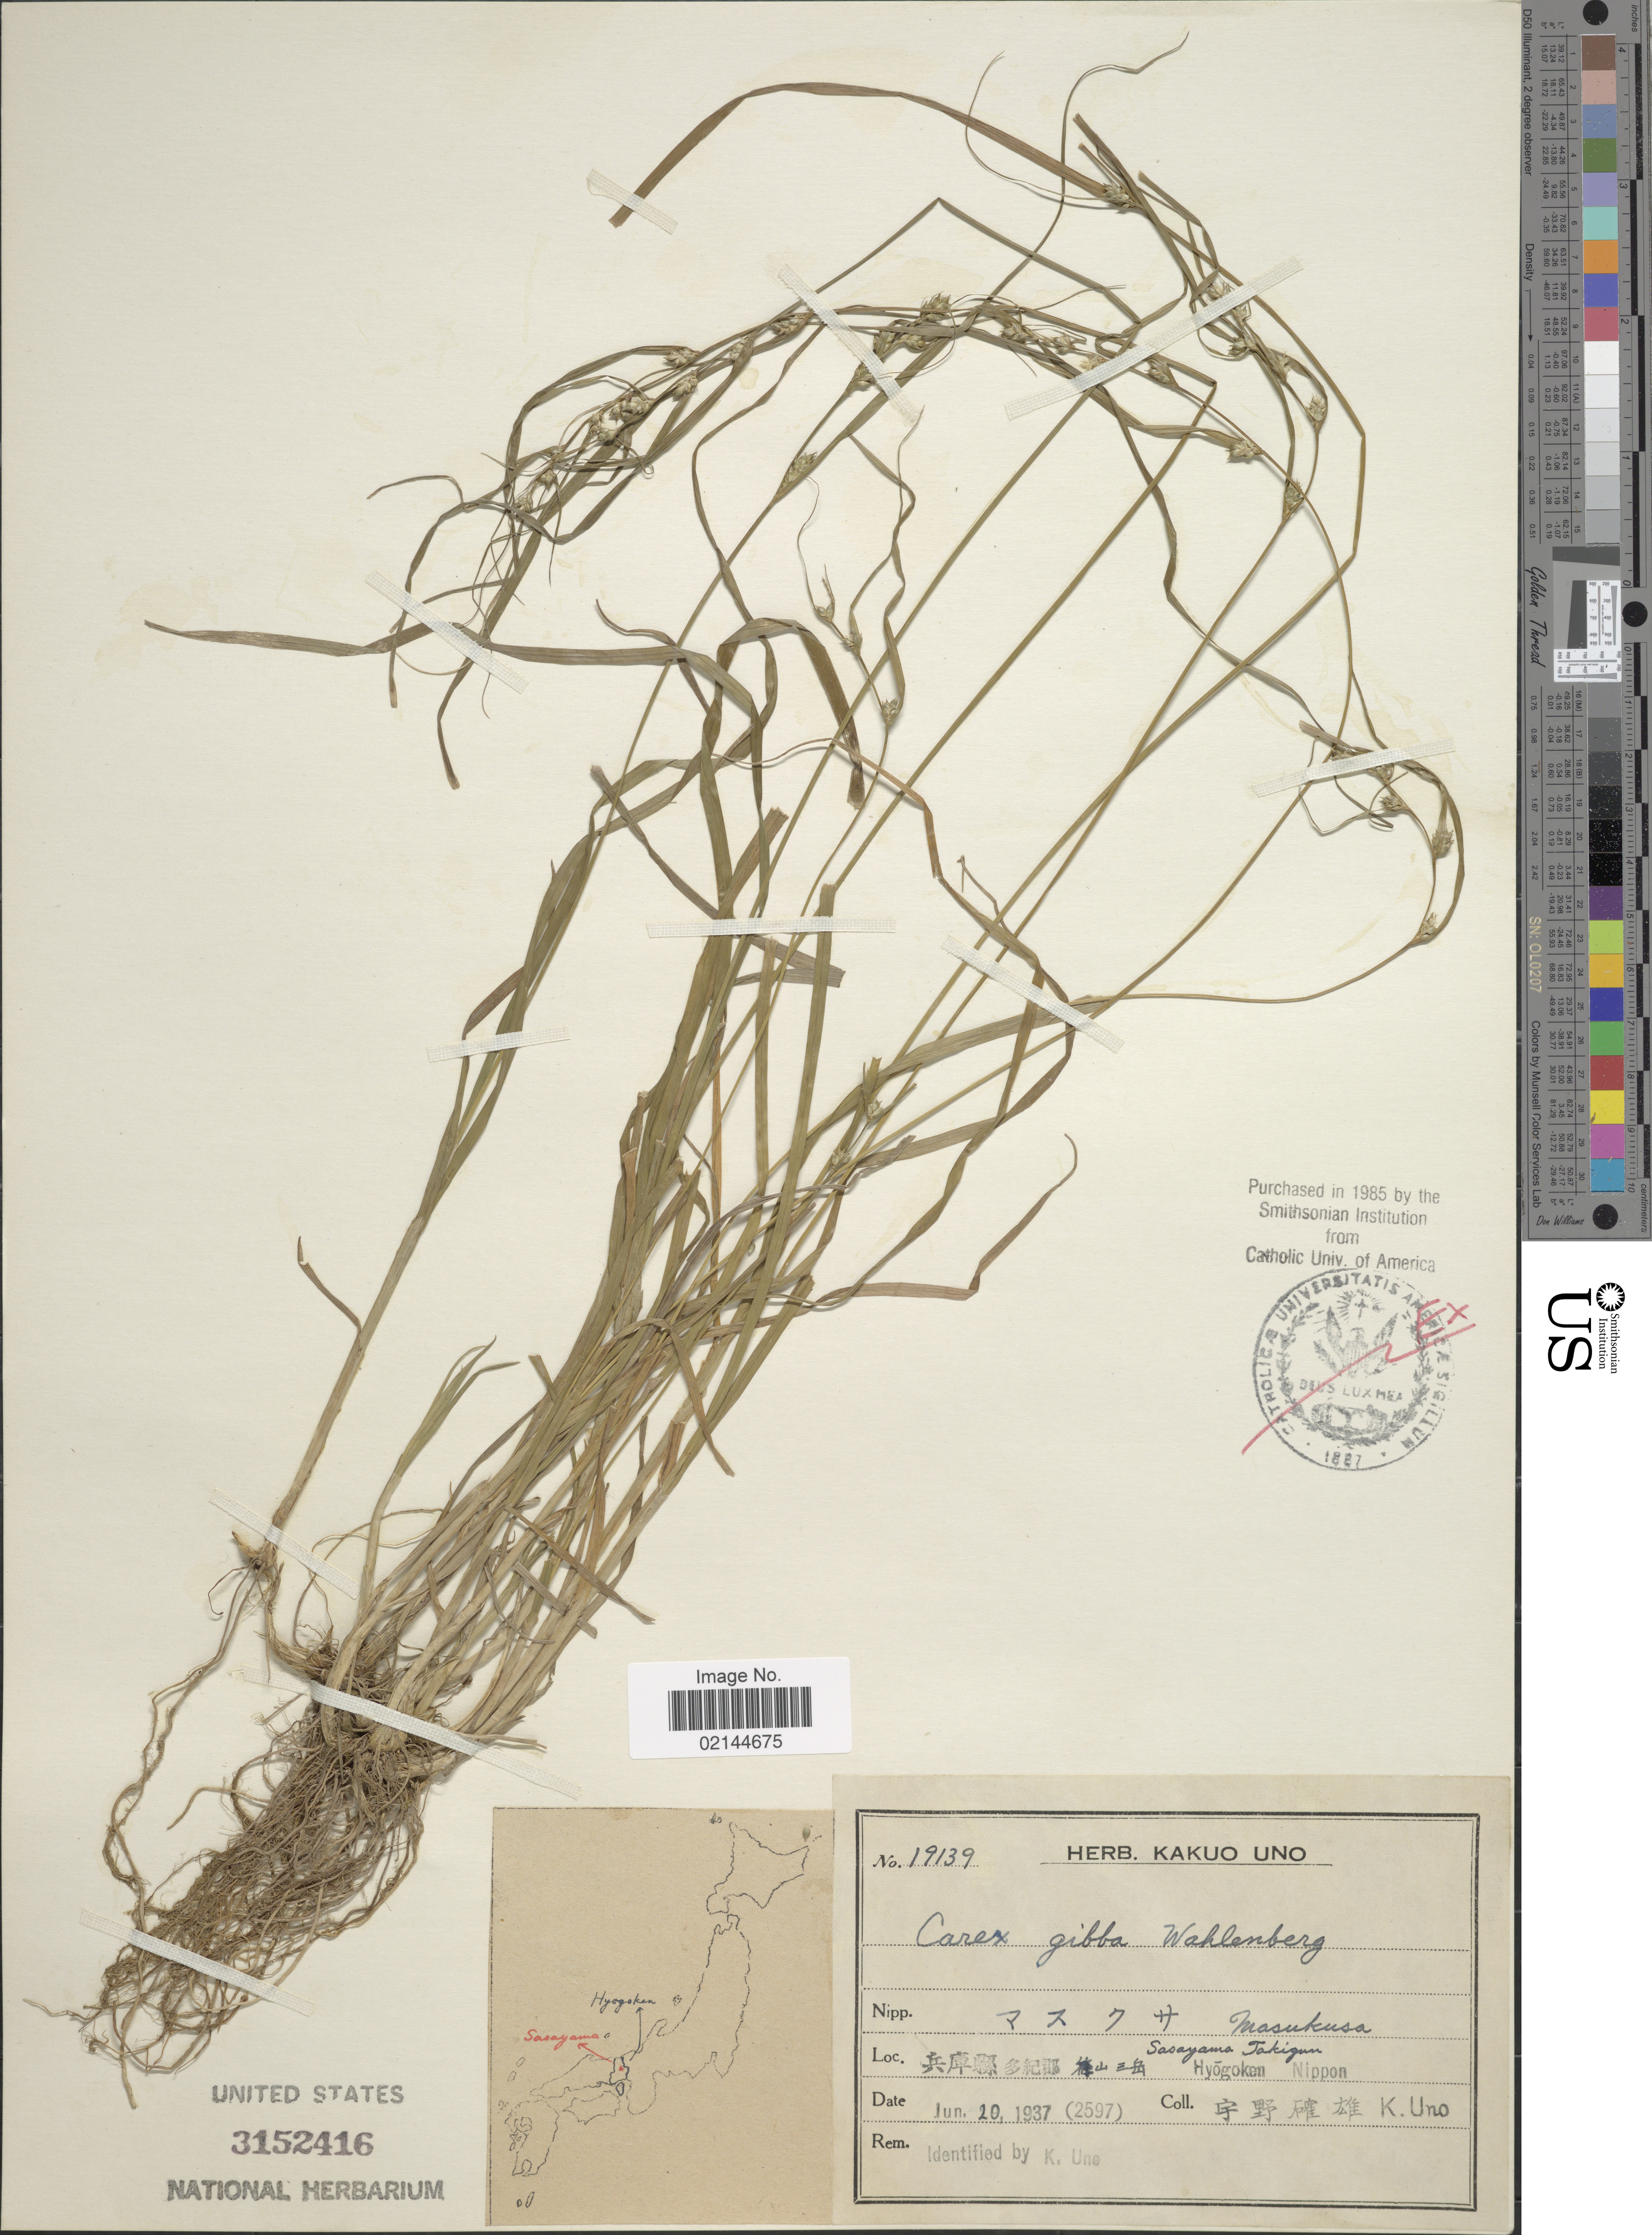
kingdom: Plantae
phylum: Tracheophyta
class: Liliopsida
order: Poales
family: Cyperaceae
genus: Carex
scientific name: Carex gibba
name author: Wahlenb.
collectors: K. Uno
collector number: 19139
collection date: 1937-06-20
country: Japan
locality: Sasayama, Takigun, Hyogoken, Nippon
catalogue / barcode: US 3152416